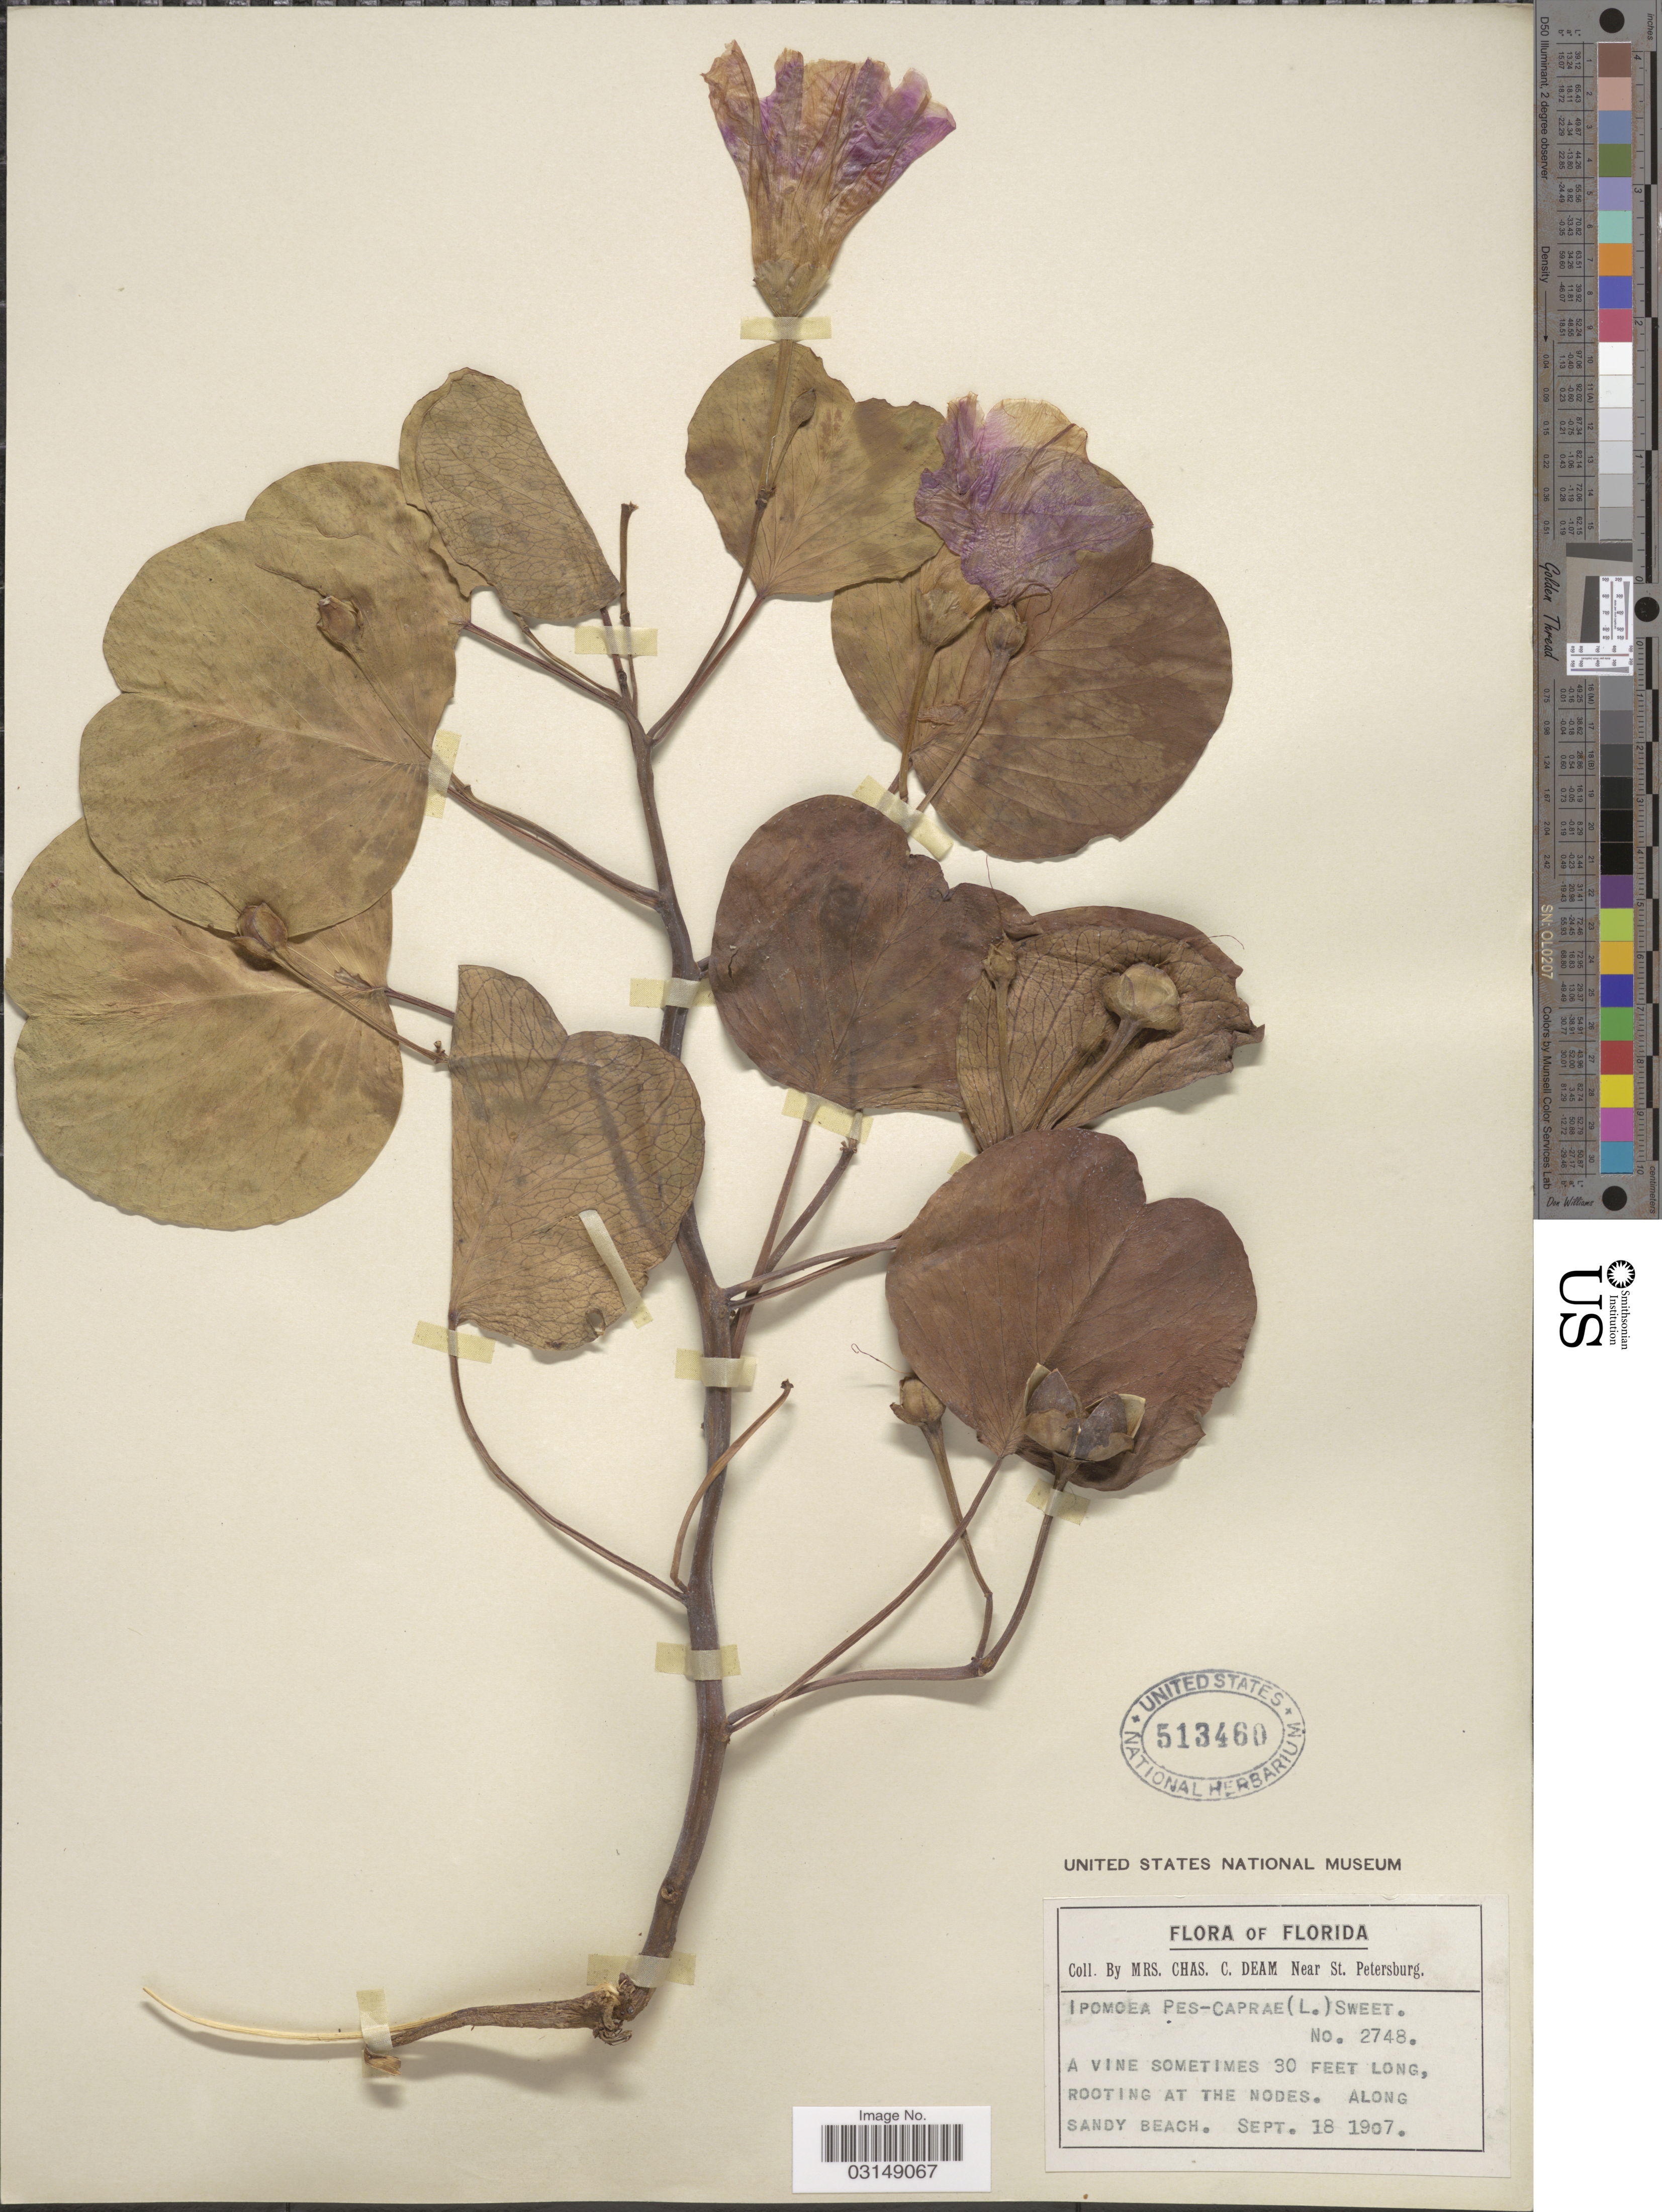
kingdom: Plantae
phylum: Tracheophyta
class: Magnoliopsida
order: Solanales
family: Convolvulaceae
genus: Ipomoea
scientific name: Ipomoea pes-caprae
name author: (L.) R. Br.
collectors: C. Deam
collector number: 2748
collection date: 1907-09-18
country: United States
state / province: Florida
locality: Near St. Petersburg. Along Sandy Beach.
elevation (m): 9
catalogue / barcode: US 513460